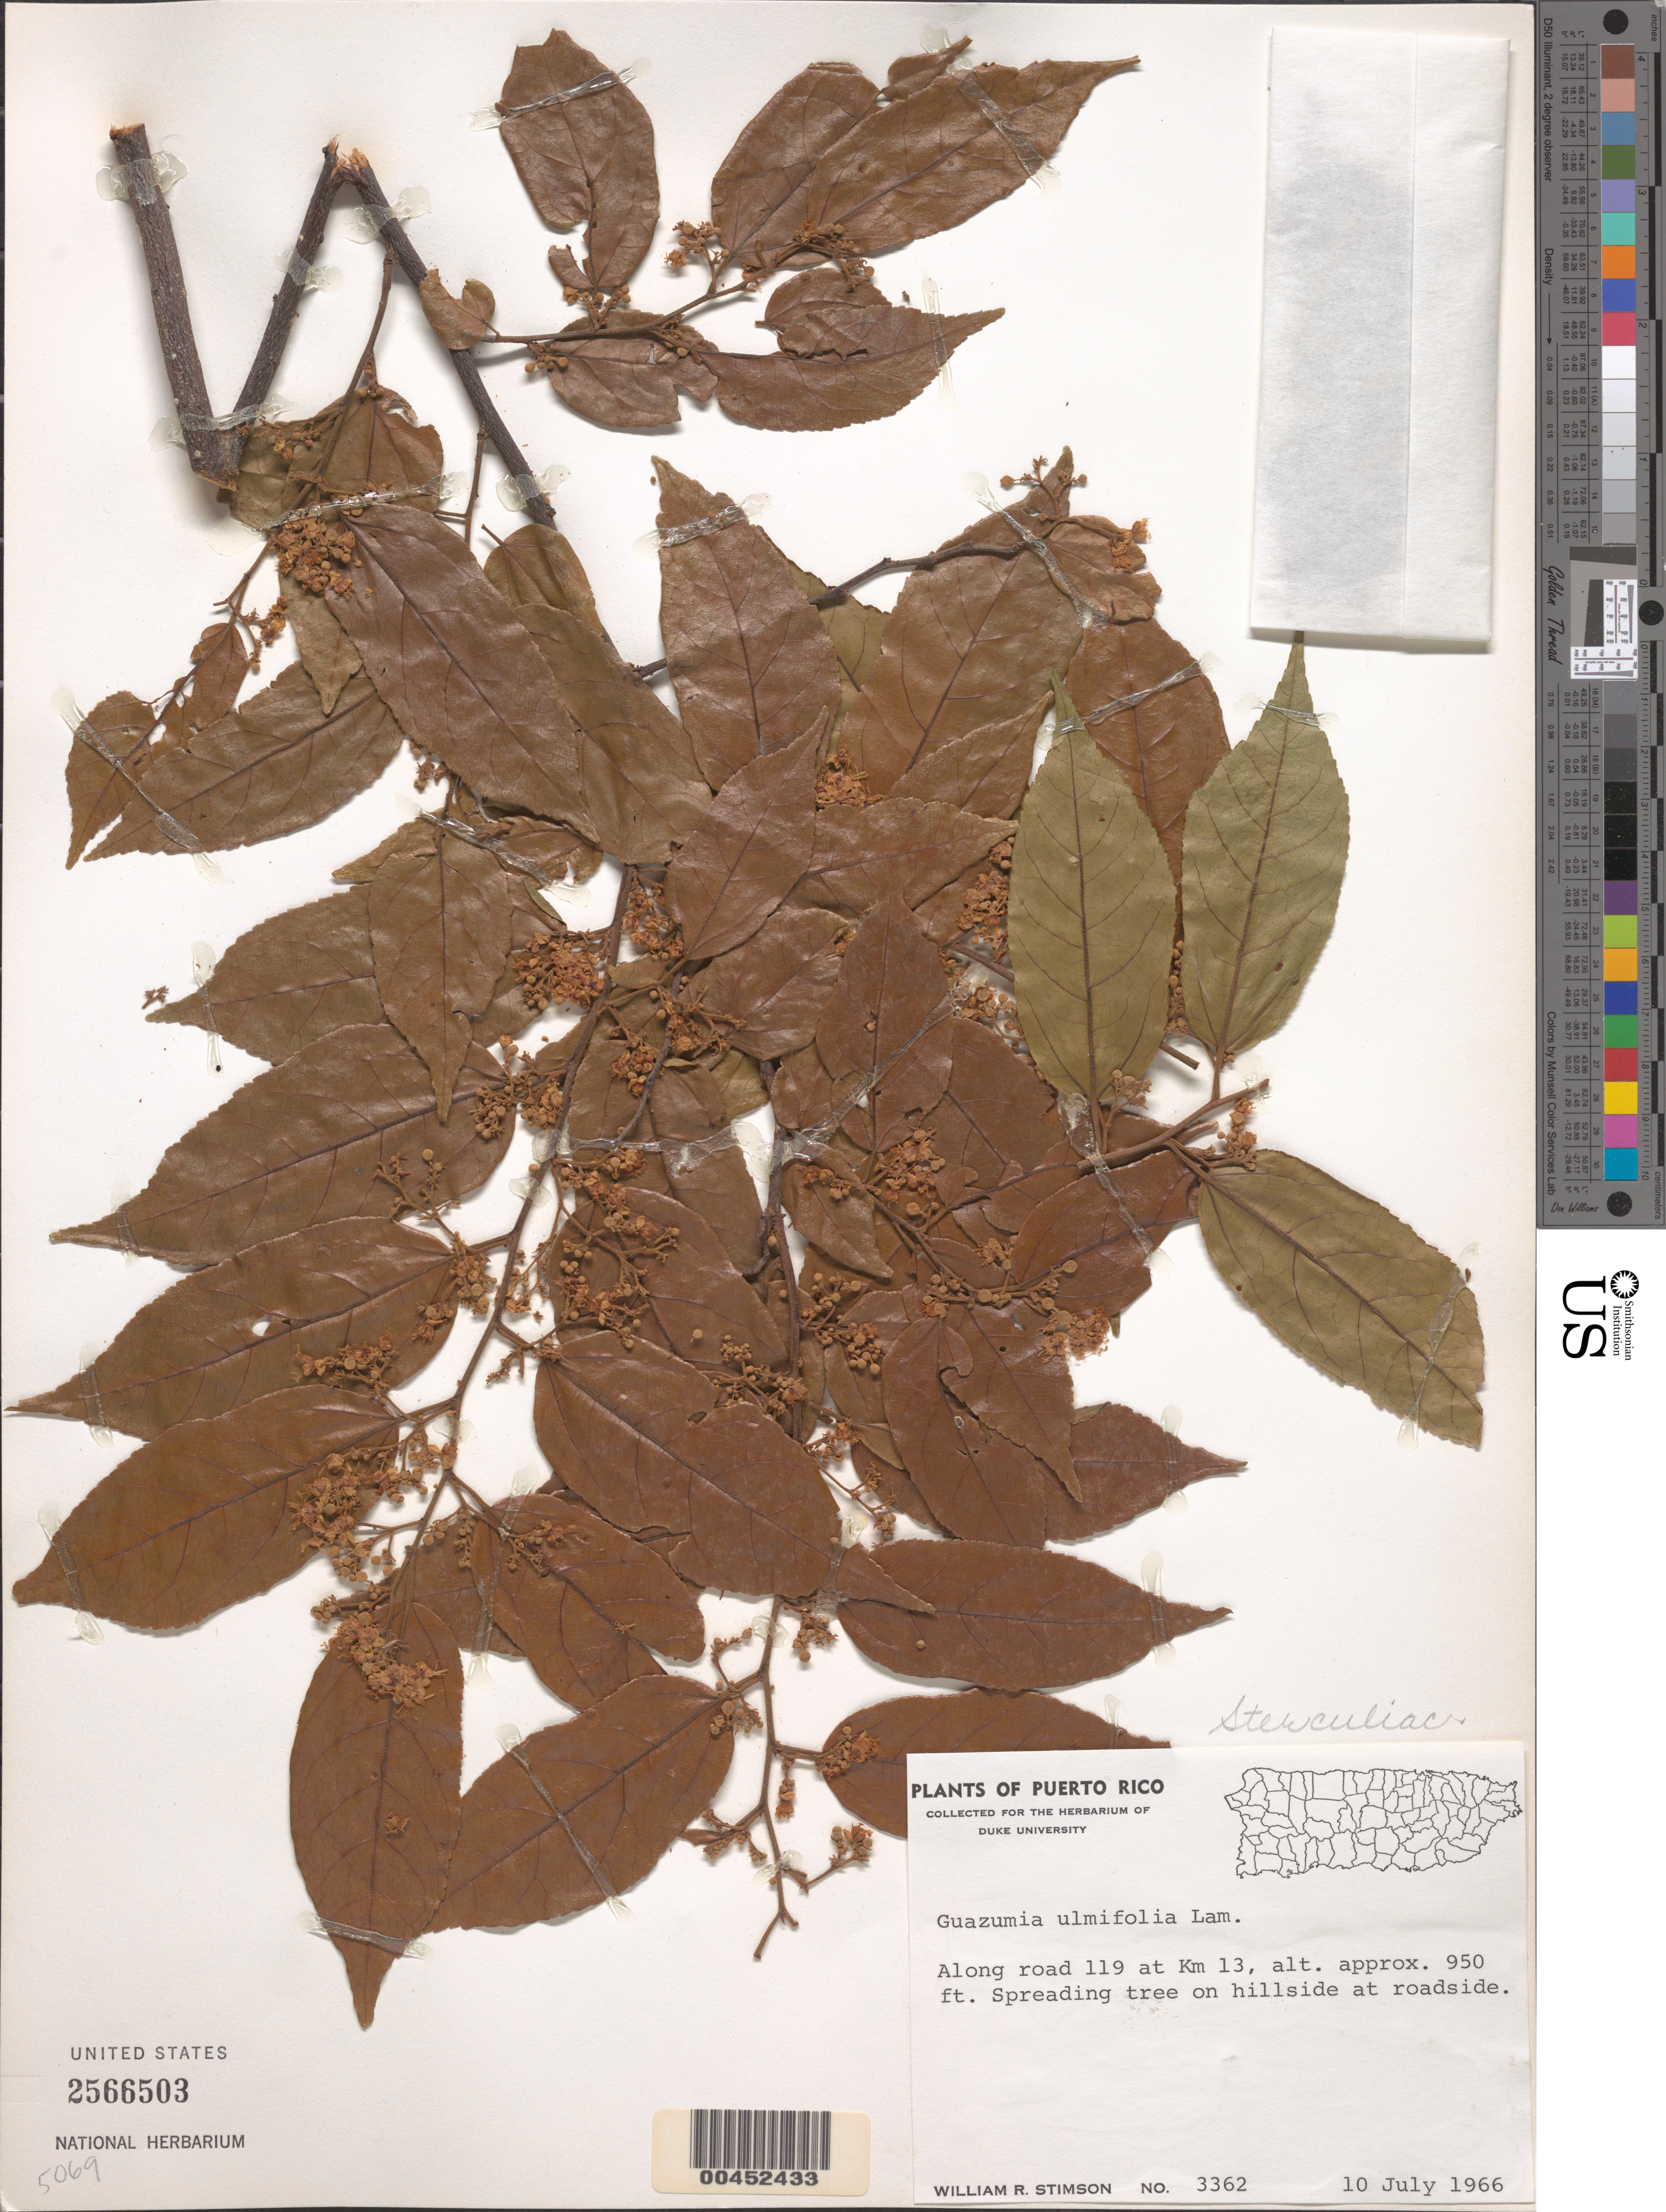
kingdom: Plantae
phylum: Tracheophyta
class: Magnoliopsida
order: Malvales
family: Malvaceae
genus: Guazuma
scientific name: Guazuma ulmifolia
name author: Lam.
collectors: W. R. Stimson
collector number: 3362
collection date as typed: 10 Jul 1966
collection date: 1966-07-10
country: Puerto Rico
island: Greater Antilles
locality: along road 119 at km 13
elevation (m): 290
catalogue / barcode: US 2566503